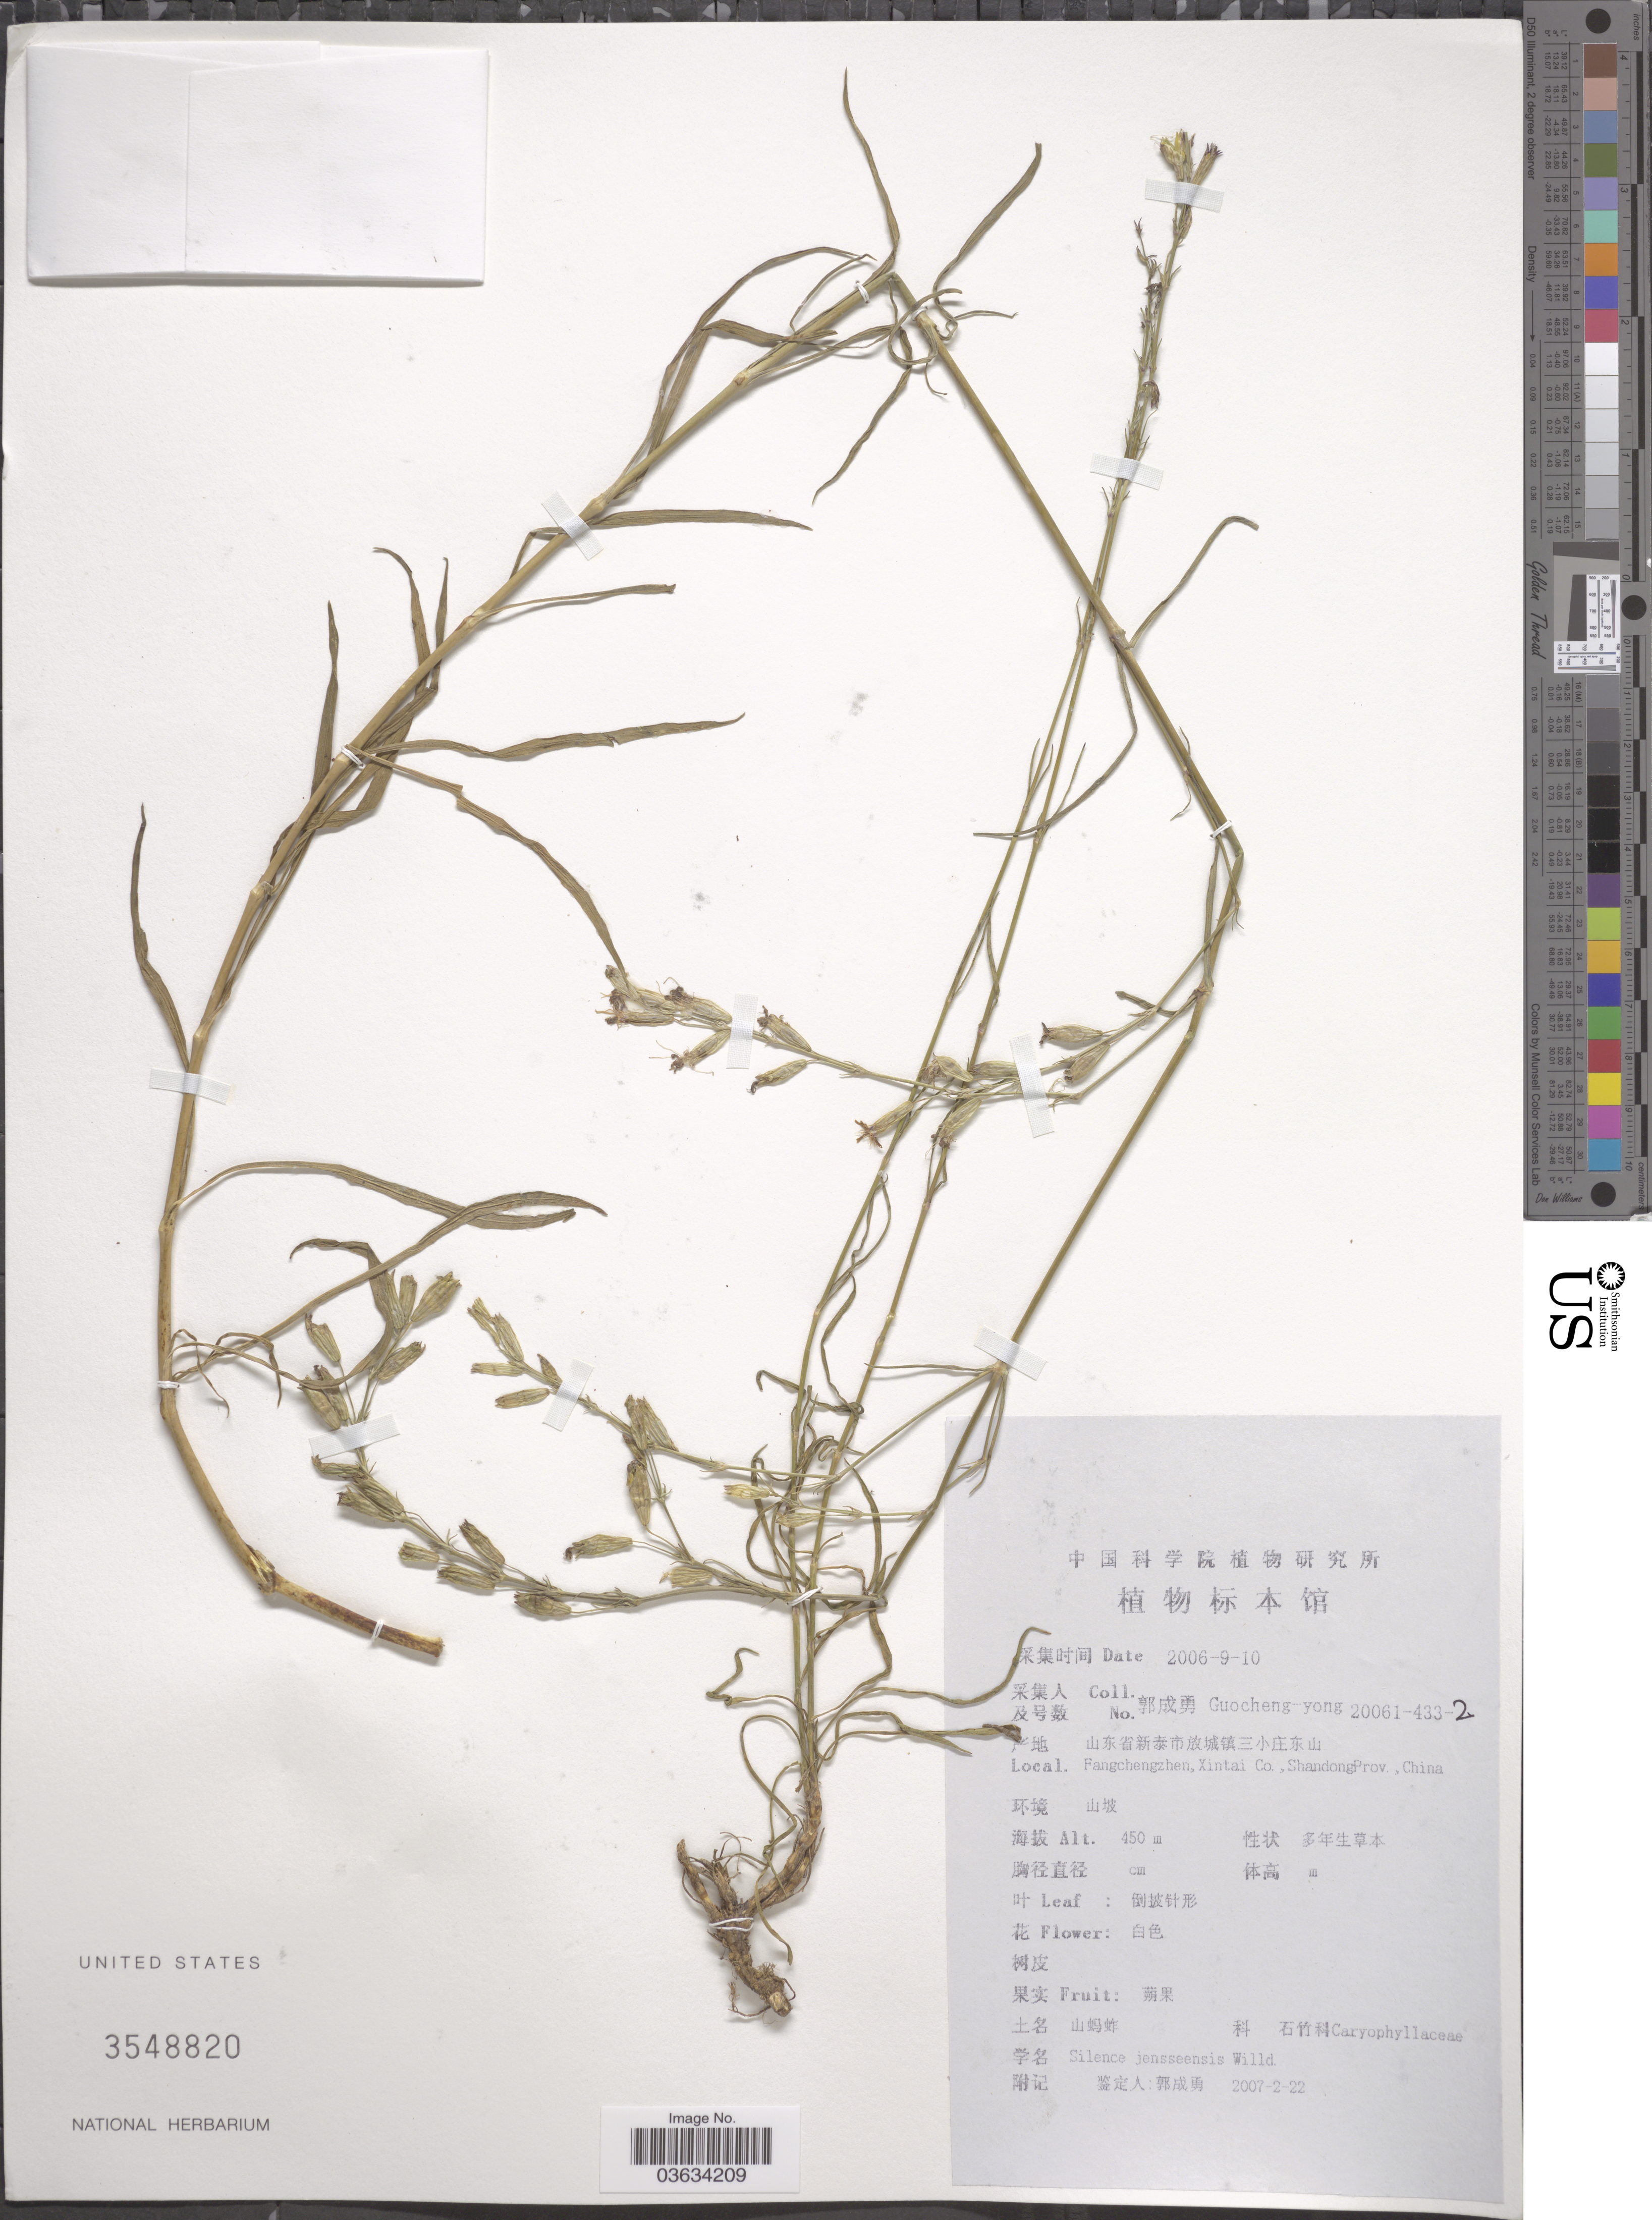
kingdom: Plantae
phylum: Tracheophyta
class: Magnoliopsida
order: Caryophyllales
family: Caryophyllaceae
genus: Silene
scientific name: Silene jenisseensis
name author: Willd.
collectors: Guo cheng-yong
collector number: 20061-433-2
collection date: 2006-09-10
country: China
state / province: Shandong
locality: Fangchengzhen, Xintai Co.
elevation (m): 450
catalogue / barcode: US 3548820